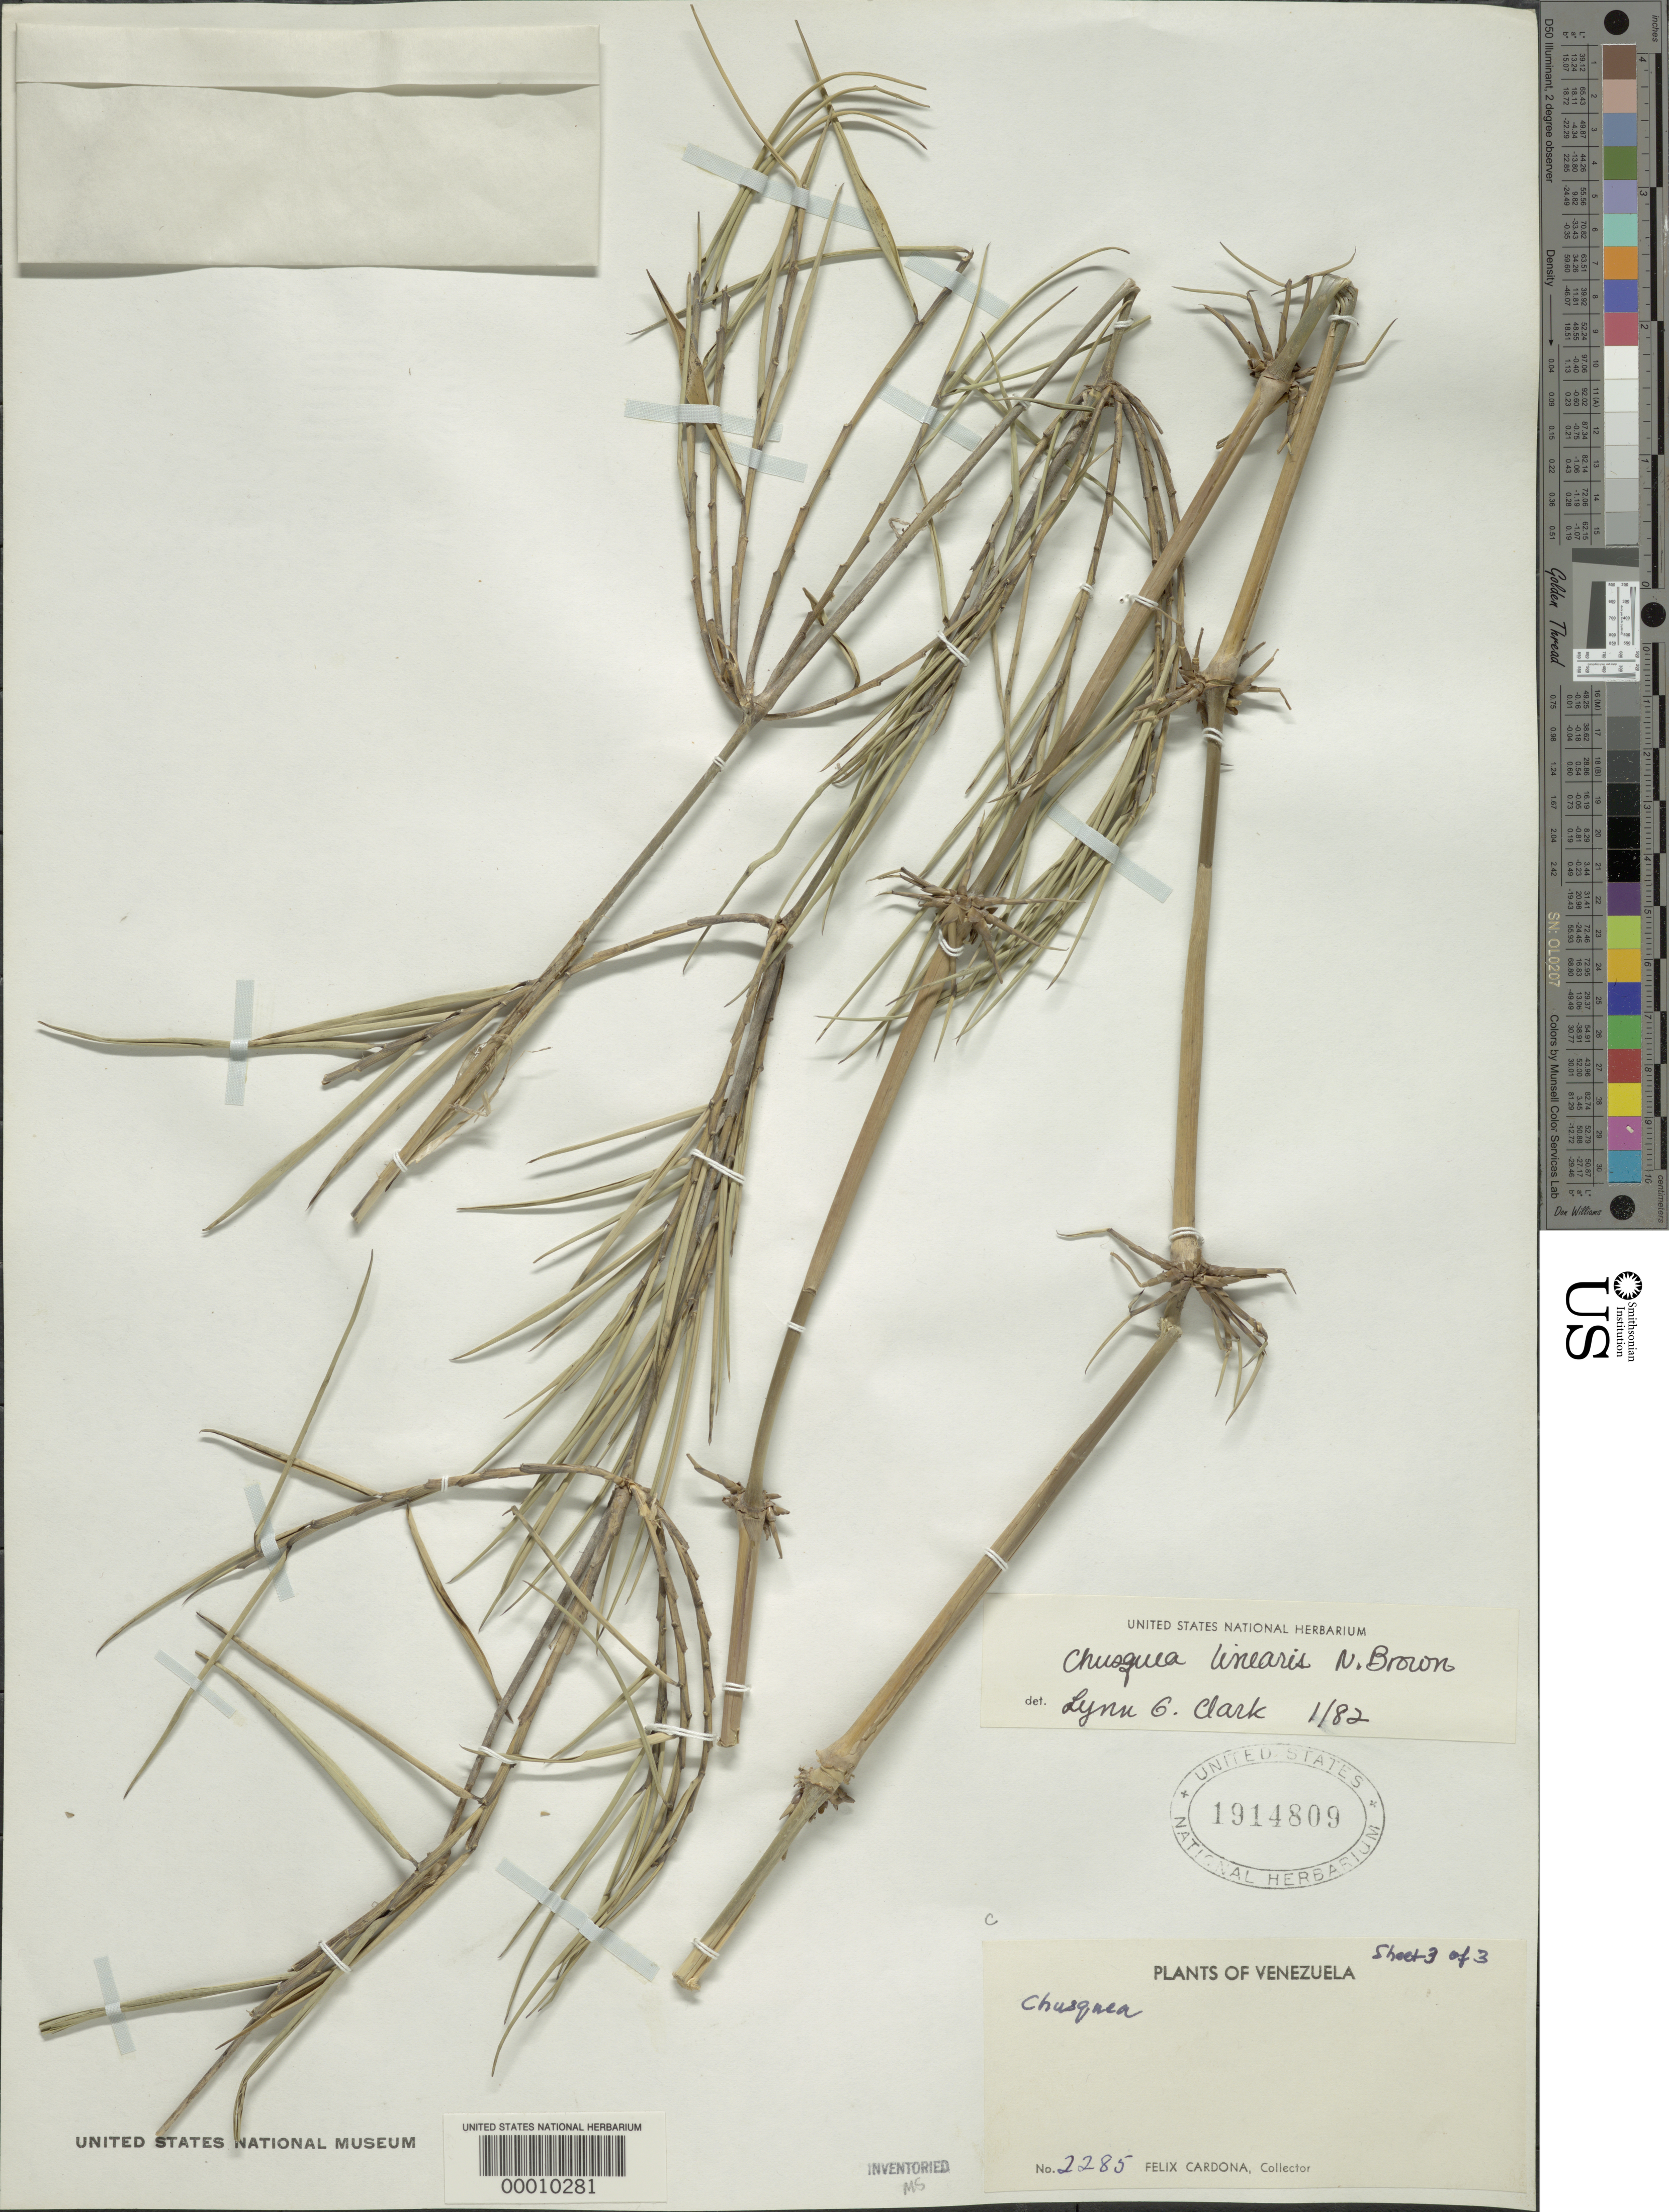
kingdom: Plantae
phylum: Tracheophyta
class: Liliopsida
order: Poales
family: Poaceae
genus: Chusquea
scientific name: Chusquea linearis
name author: N.E. Br.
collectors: F. Cardona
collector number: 2285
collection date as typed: Oct 1947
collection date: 1947-10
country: Venezuela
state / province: Bolívar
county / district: Caroni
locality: Caroni, Guayana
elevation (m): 1900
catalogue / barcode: US 1914809